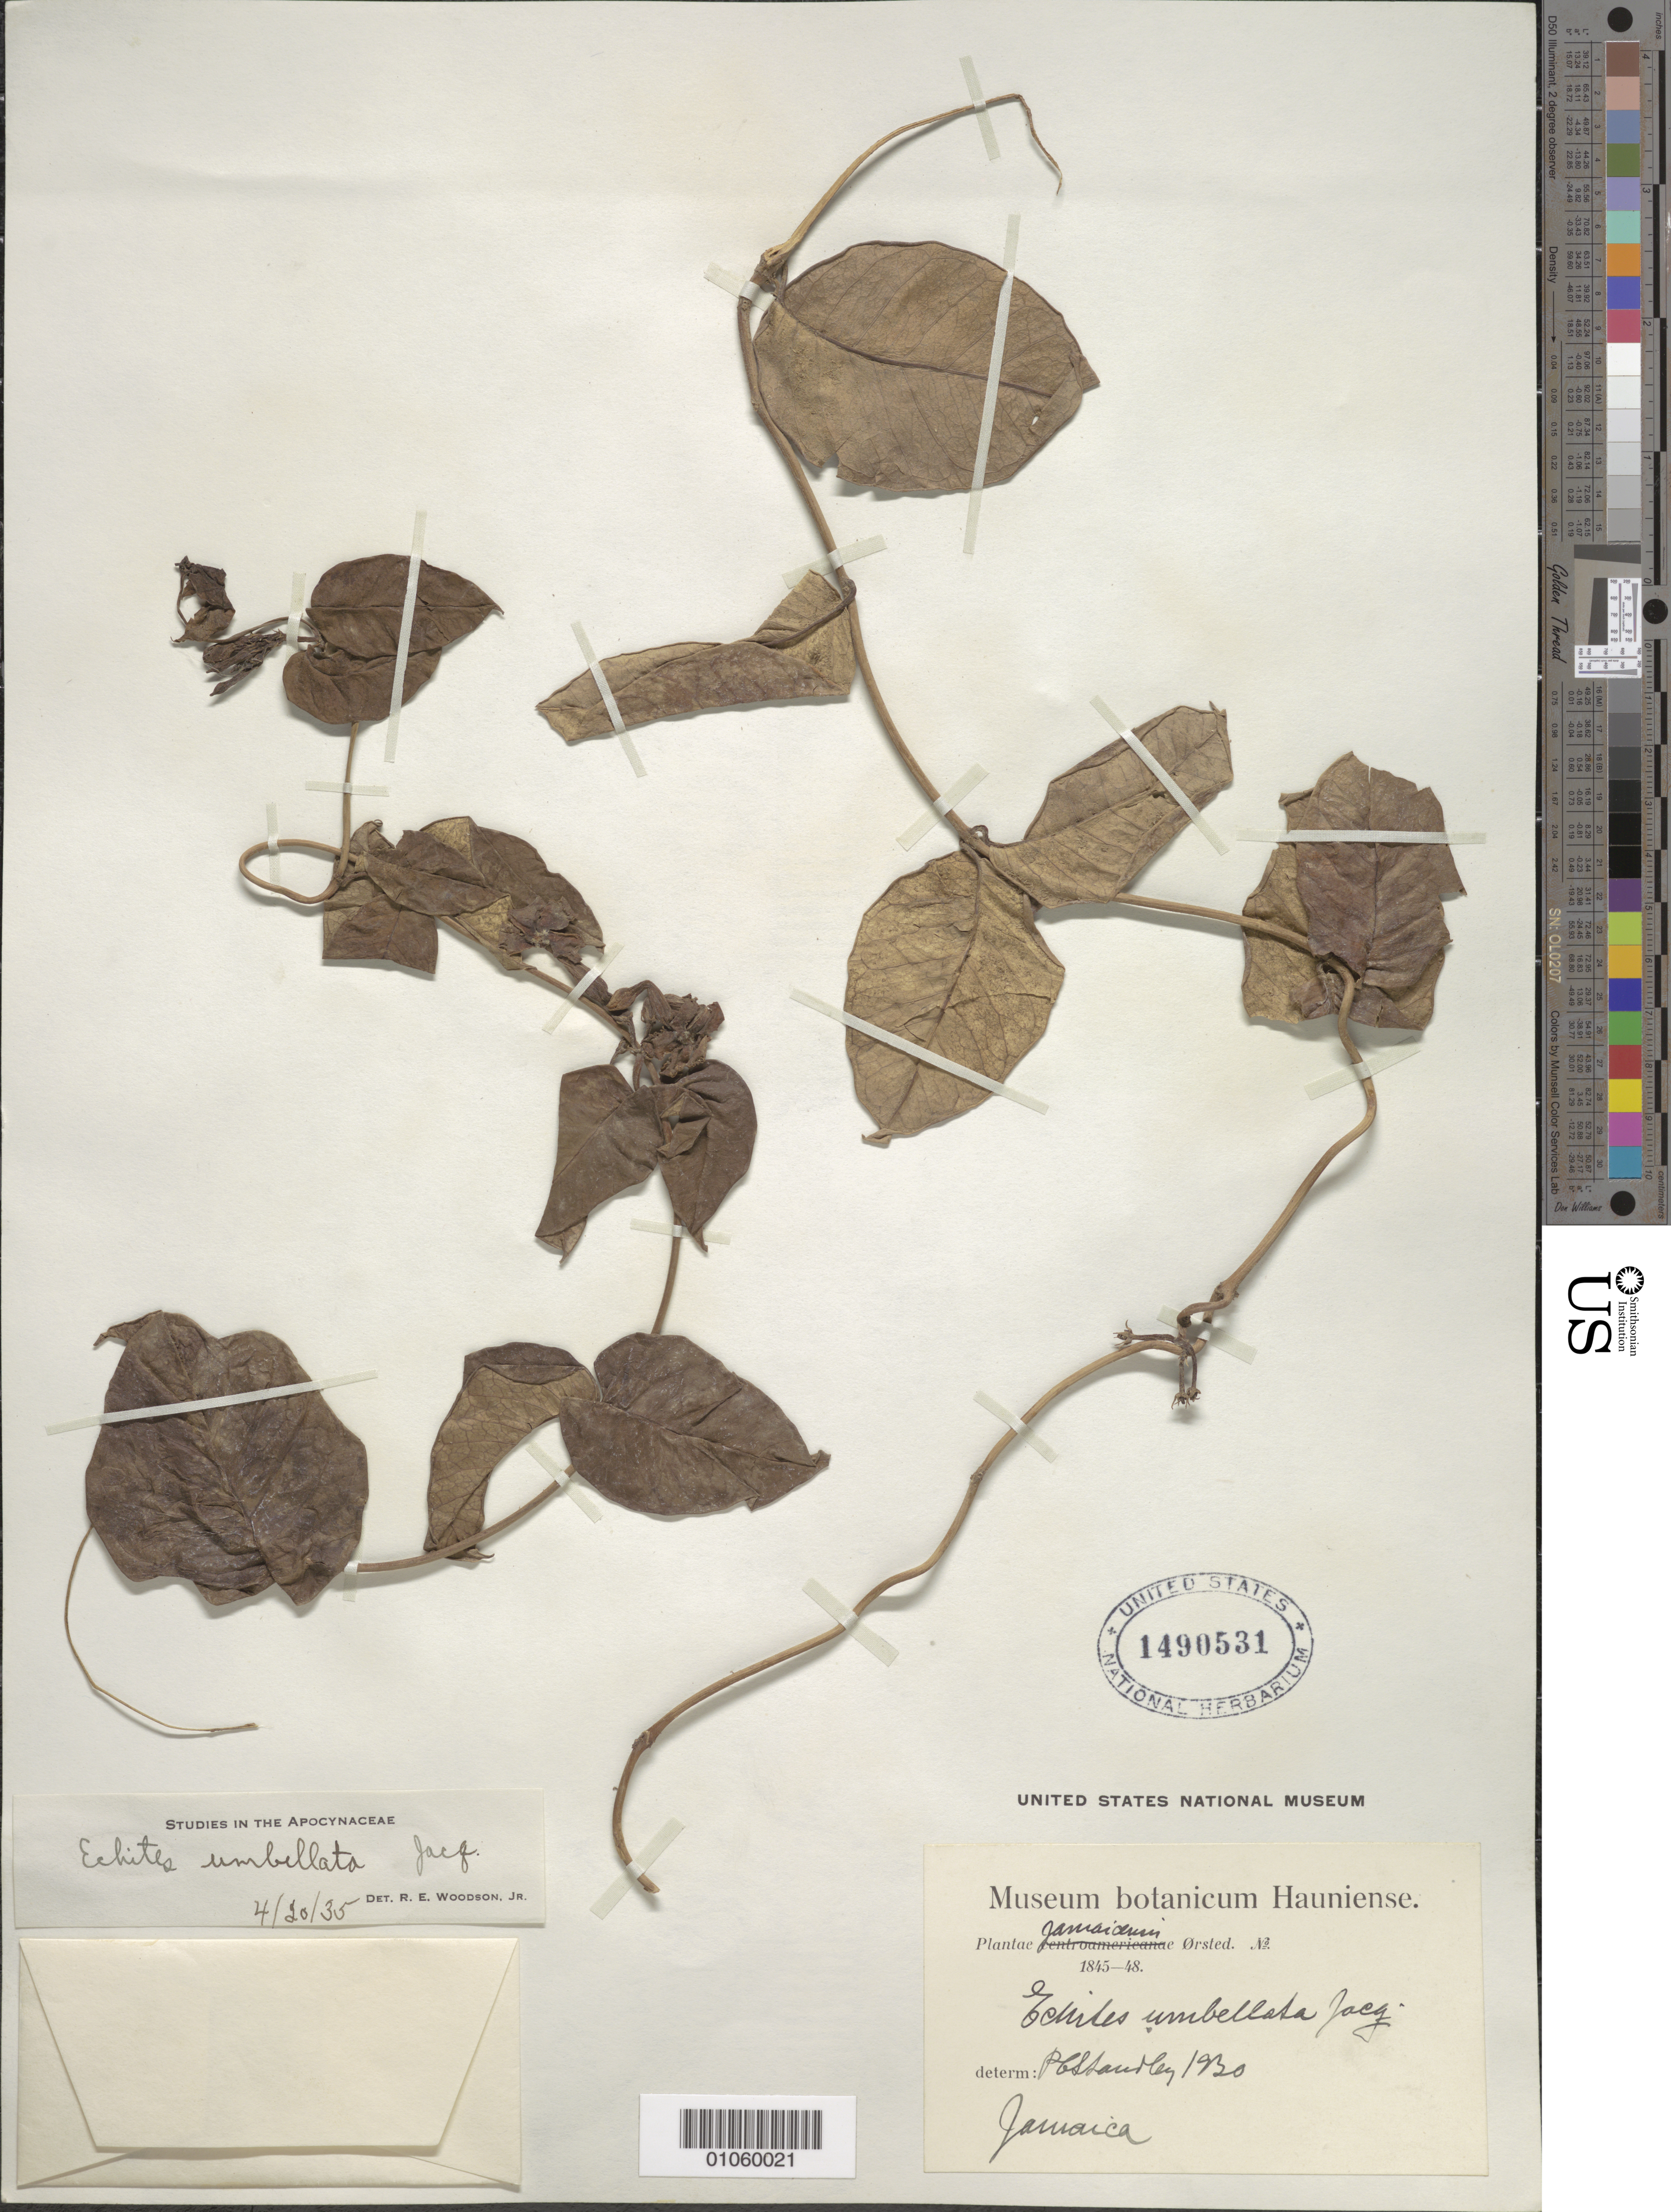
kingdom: Plantae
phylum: Tracheophyta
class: Magnoliopsida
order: Gentianales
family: Apocynaceae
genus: Echites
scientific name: Echites umbellatus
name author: Jacq.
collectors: ex Museum Botanicum Hauniense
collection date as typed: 1845 to -- --- 1848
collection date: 1845/1848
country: Jamaica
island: Jamaica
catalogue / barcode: US 1490531